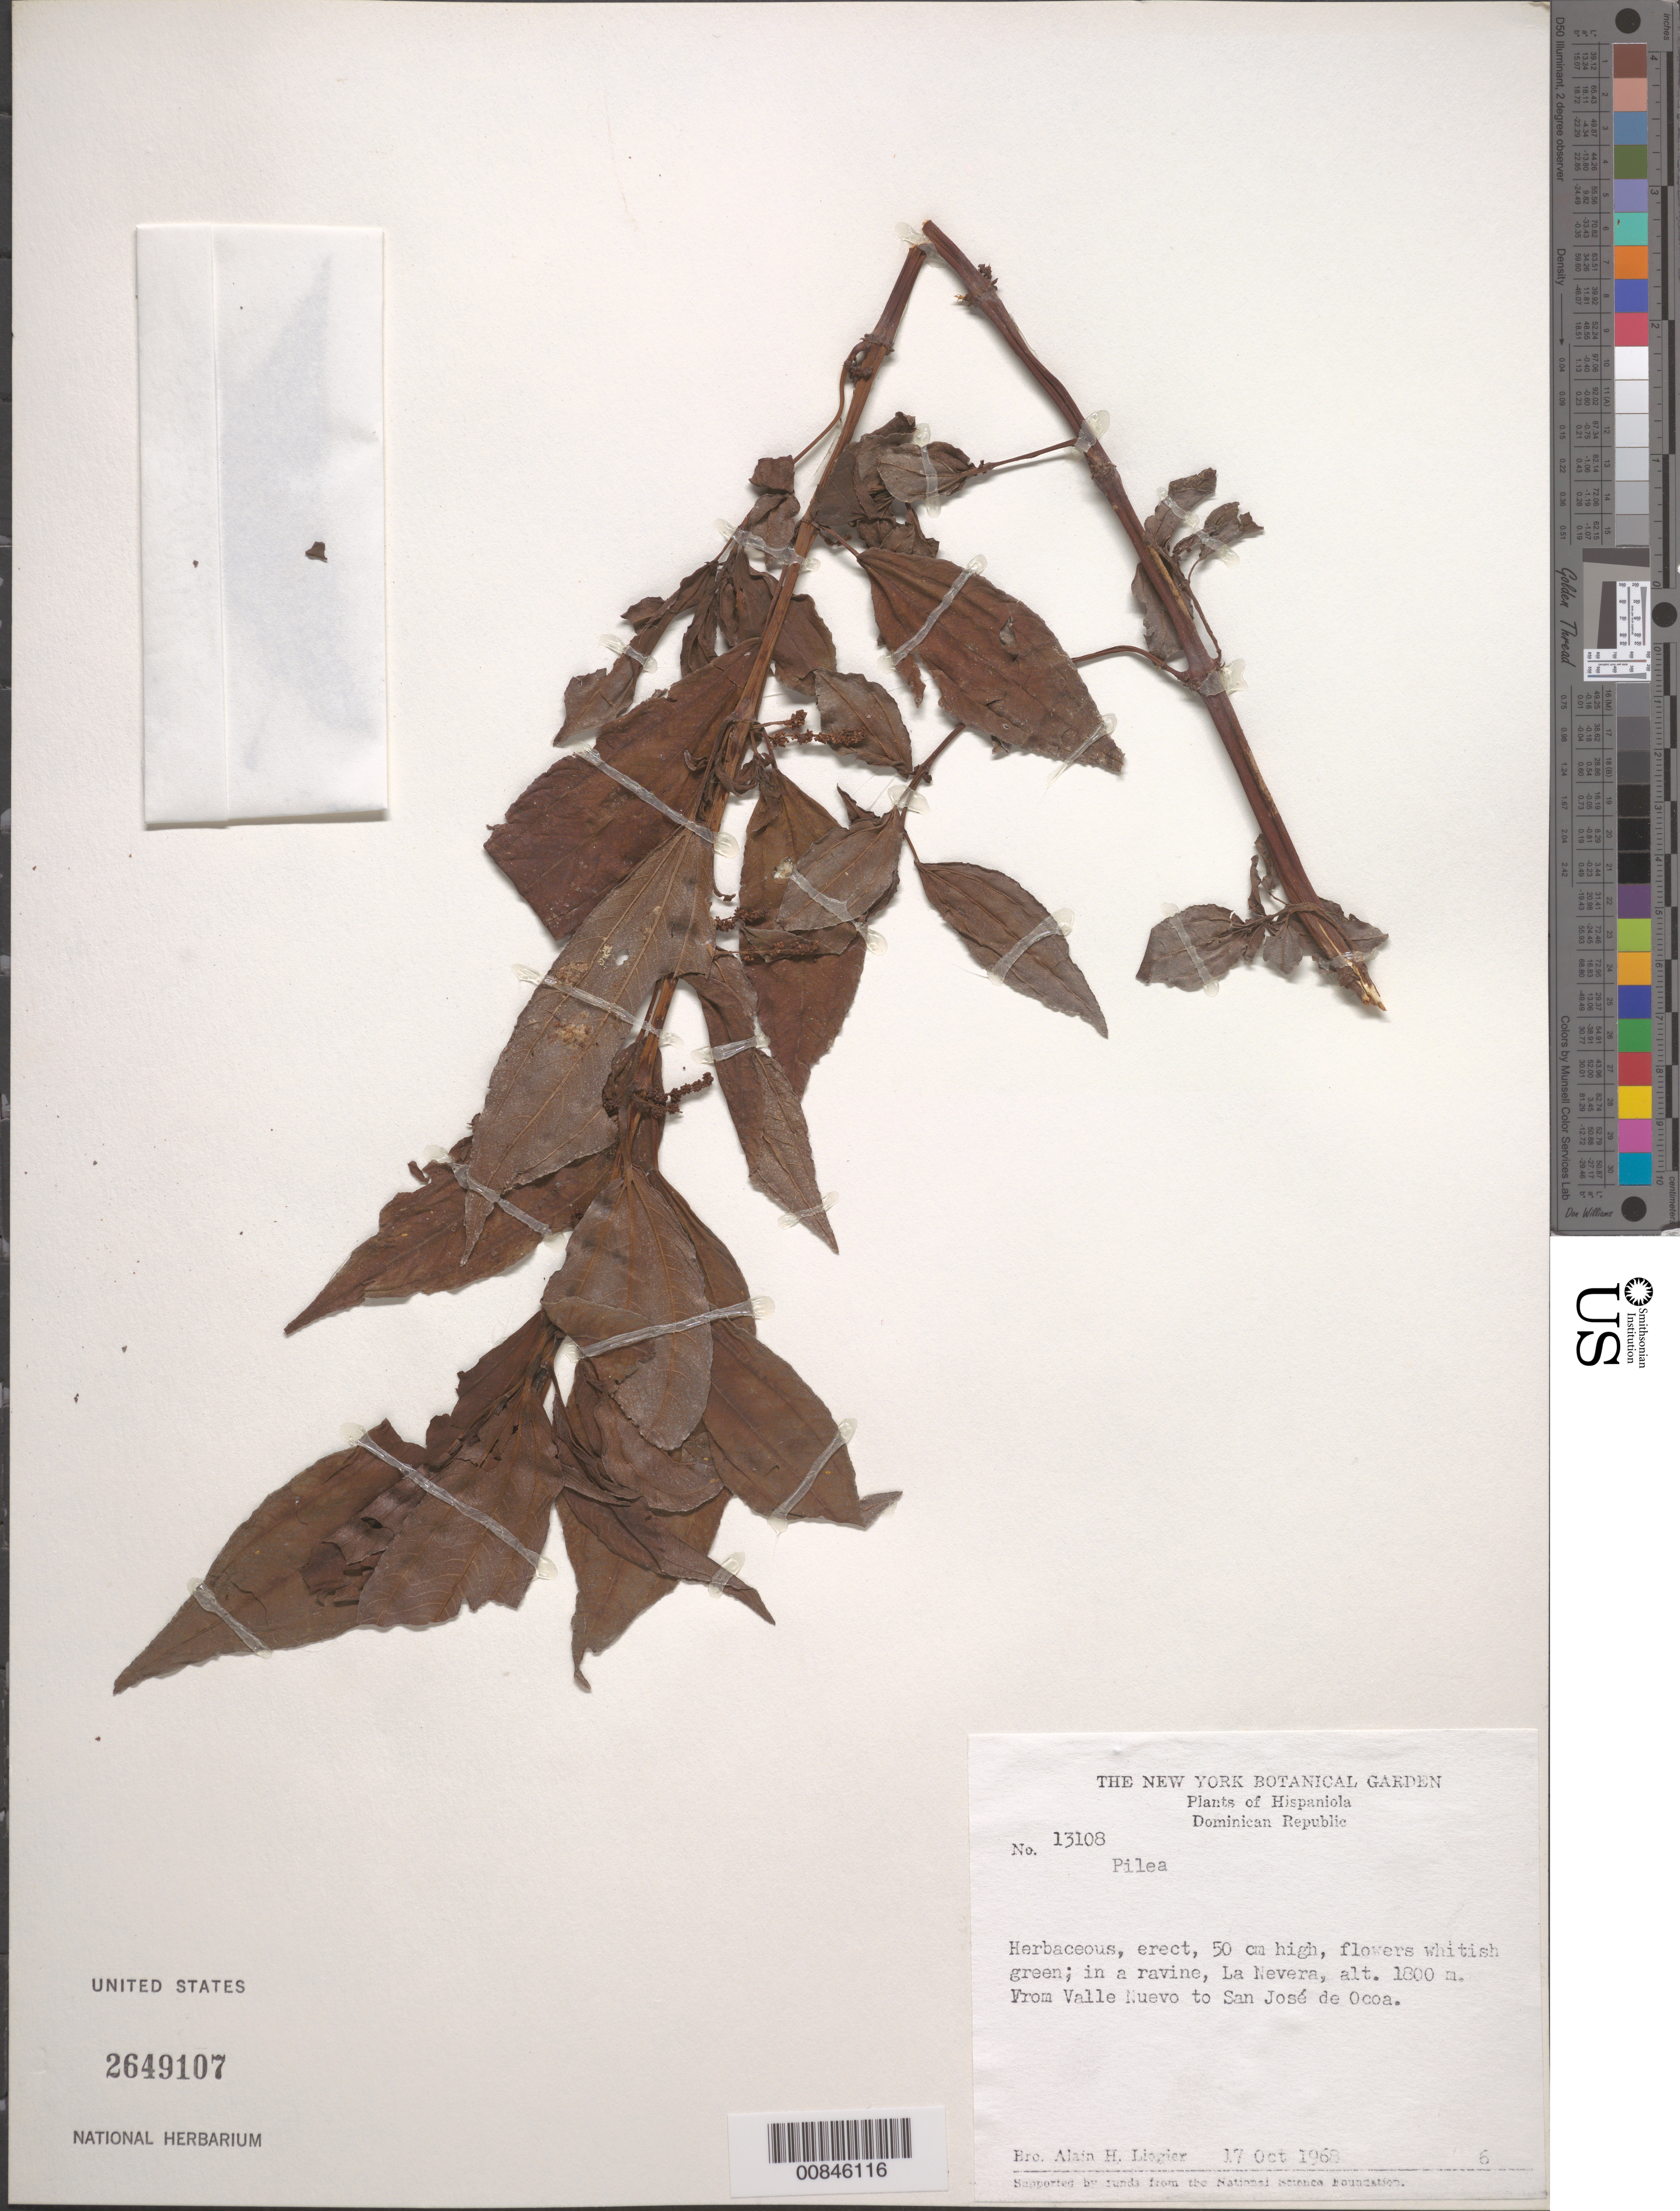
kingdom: Plantae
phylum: Tracheophyta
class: Magnoliopsida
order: Rosales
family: Urticaceae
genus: Pilea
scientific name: Pilea sp.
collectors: A. H. Liogier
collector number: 13108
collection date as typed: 17 Oct 1968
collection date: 1968-10-17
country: Dominican Republic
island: Hispaniola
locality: La Nevera. From Valle Nuevo to San José de Ocoa.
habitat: In a ravine.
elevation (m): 1800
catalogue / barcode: US 2649107